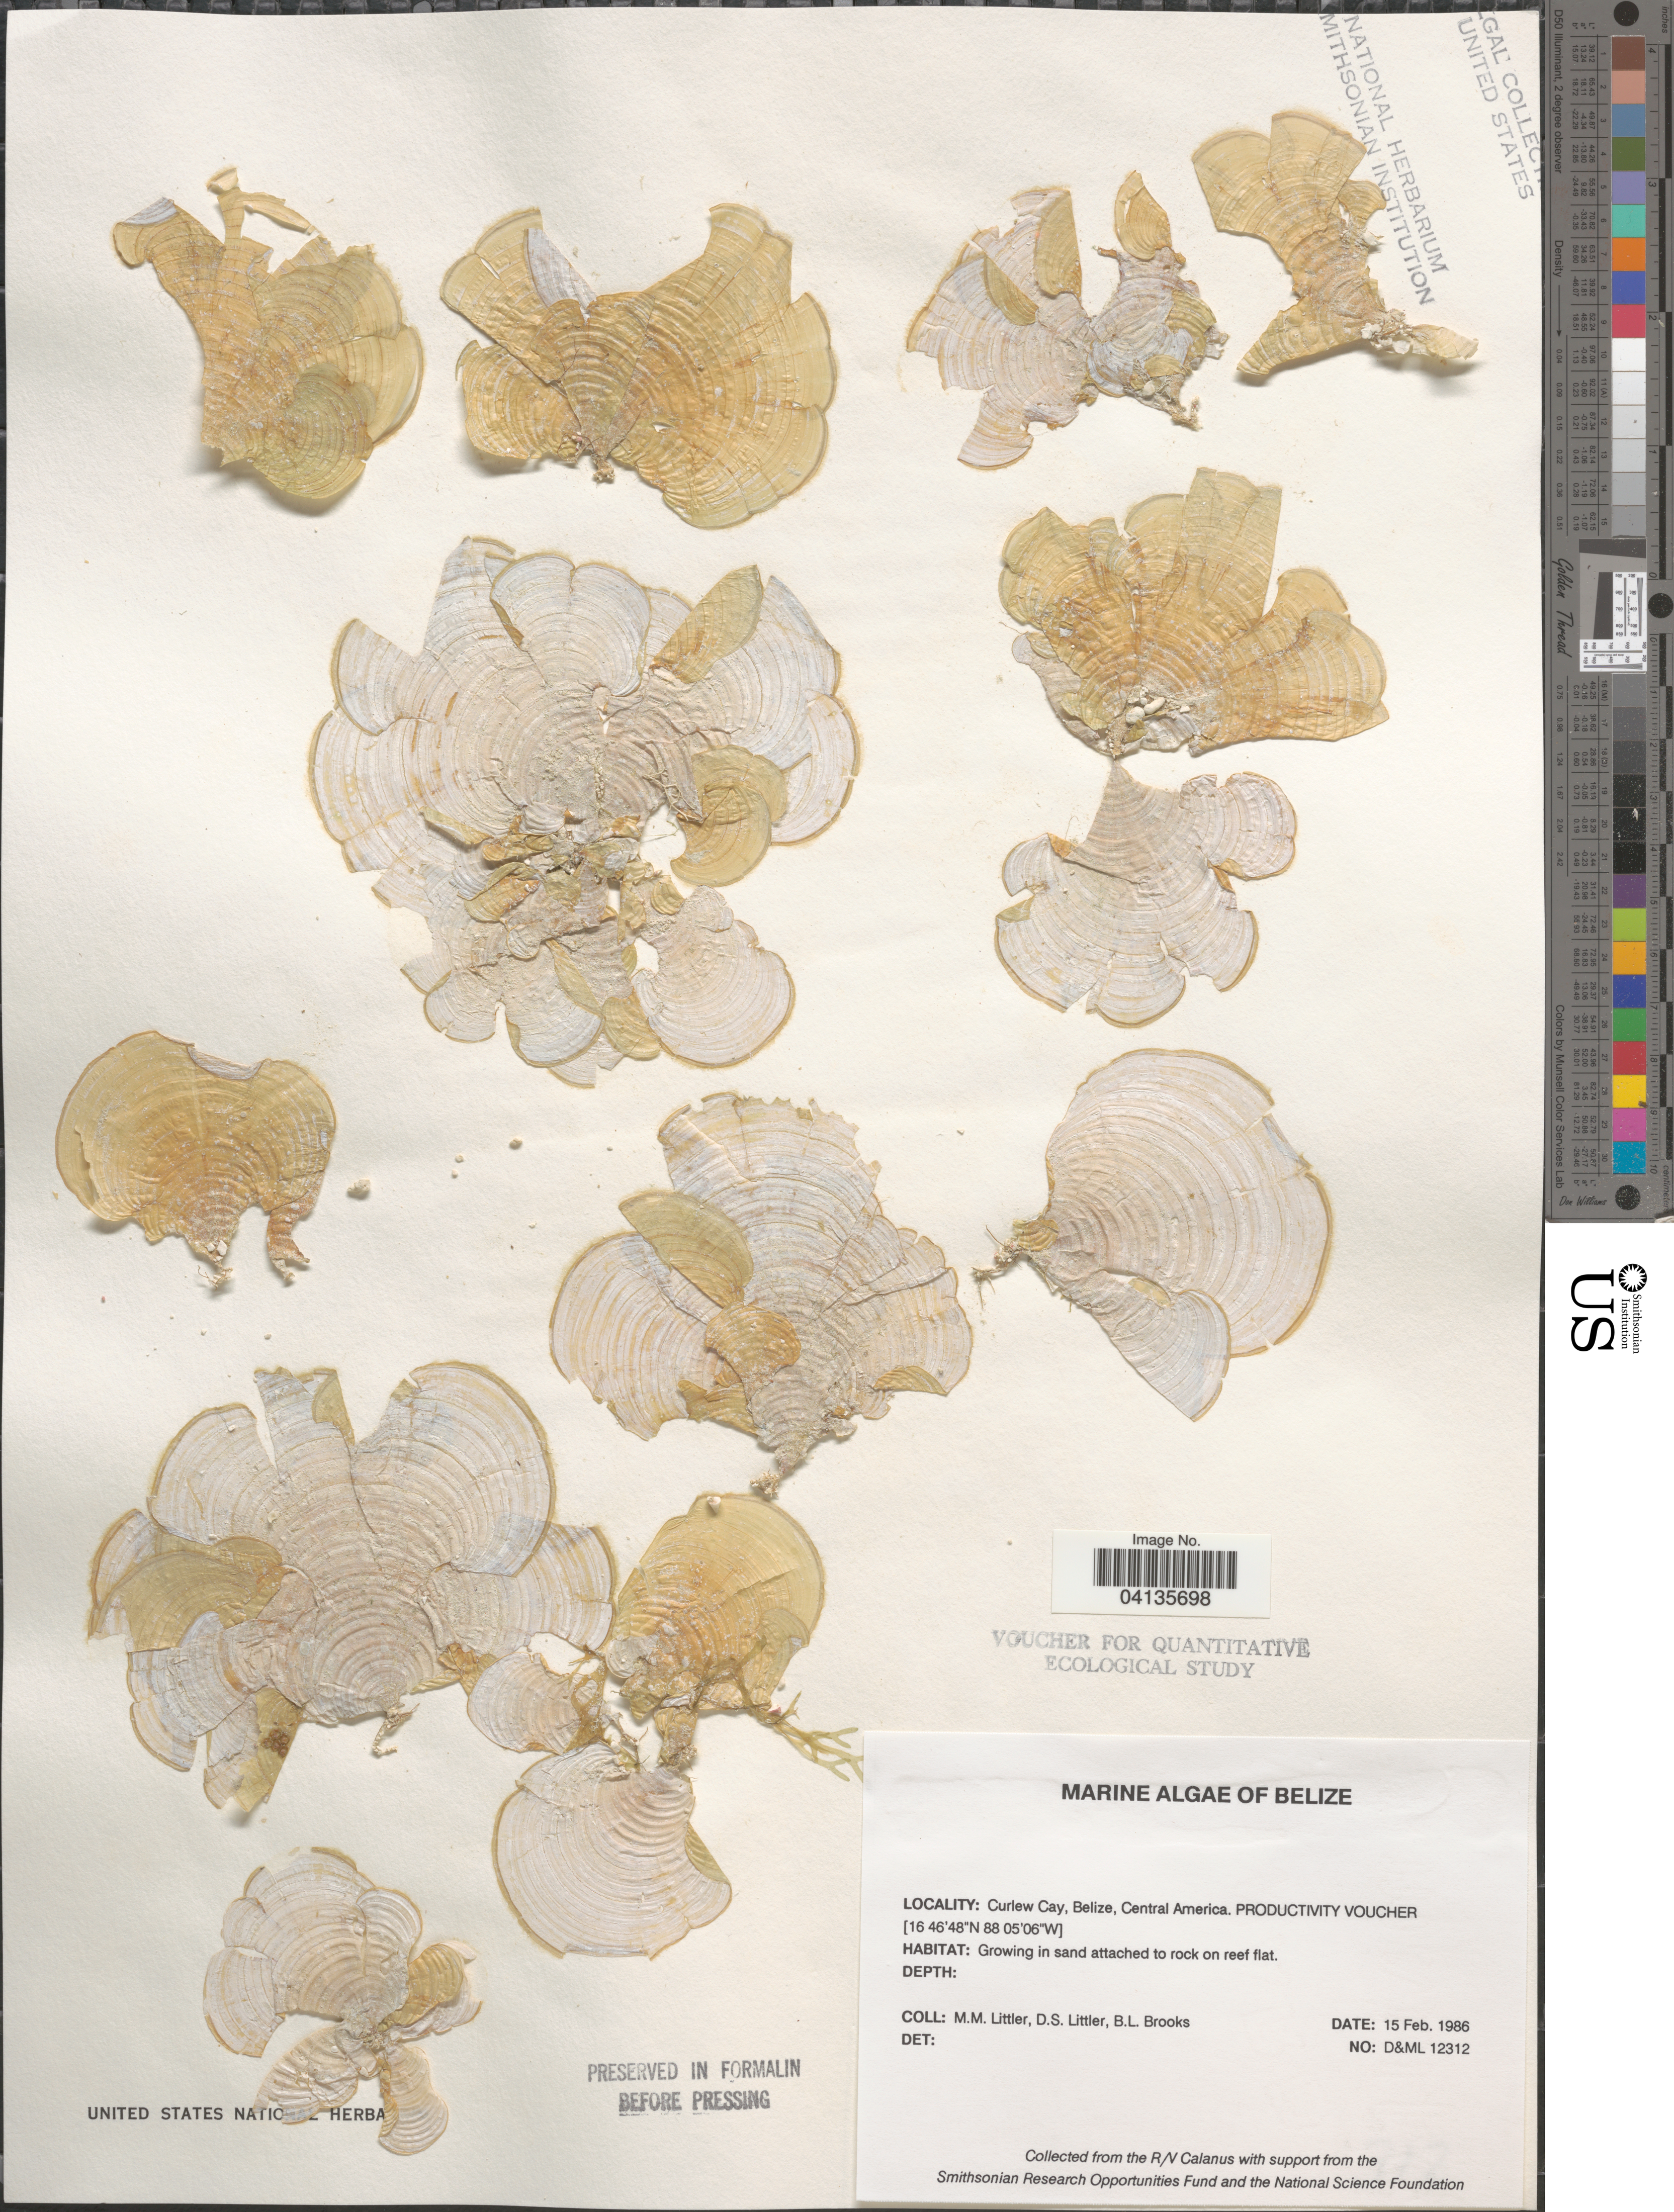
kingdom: Plantae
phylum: Rhodophyta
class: Florideophyceae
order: Corallinales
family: Corallinaceae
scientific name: Crustose Coralline Algae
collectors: D. S. Littler & B. Brooks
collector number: D&ML12312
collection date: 1986-02-15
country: Belize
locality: Curlew Cay. Productivity voucher.